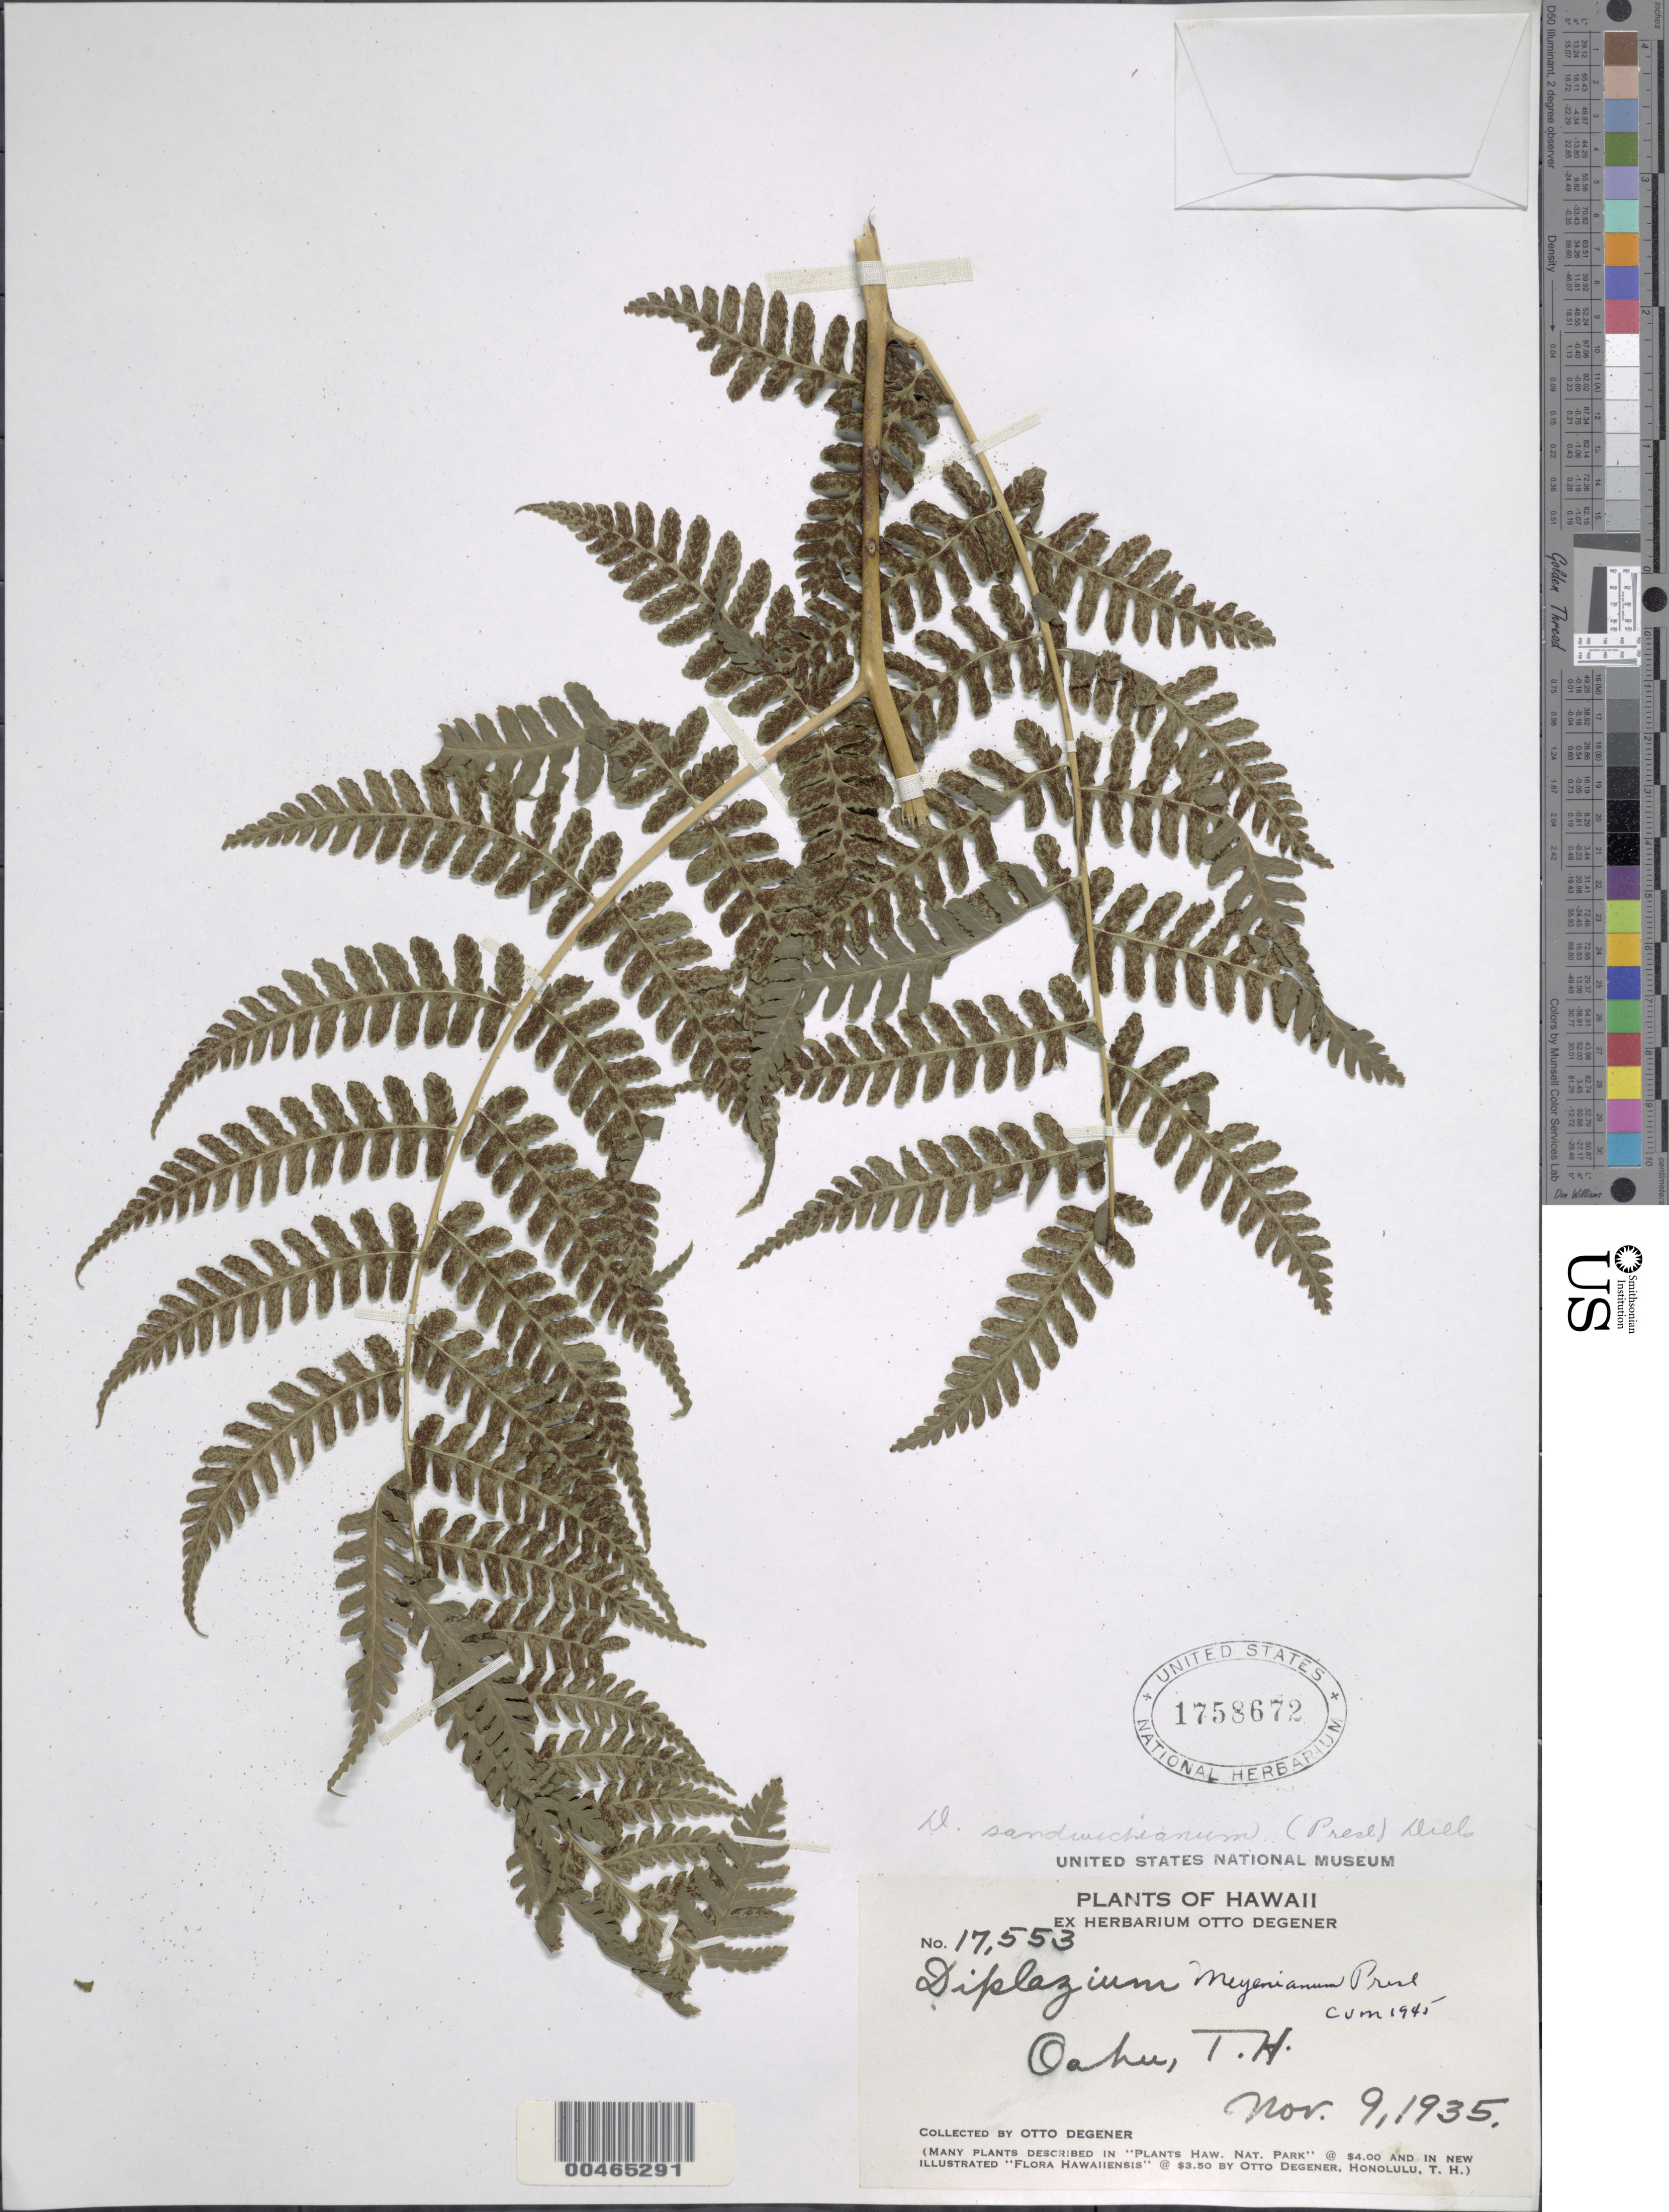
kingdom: Plantae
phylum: Tracheophyta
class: Polypodiopsida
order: Polypodiales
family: Athyriaceae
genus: Diplazium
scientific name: Diplazium sandwichianum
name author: (C. Presl) Diels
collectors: O. Degener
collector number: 17553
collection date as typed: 9 Nov 1935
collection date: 1935-11-09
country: United States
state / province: Hawaii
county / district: Honolulu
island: Oahu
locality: Oahu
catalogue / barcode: US 1758672